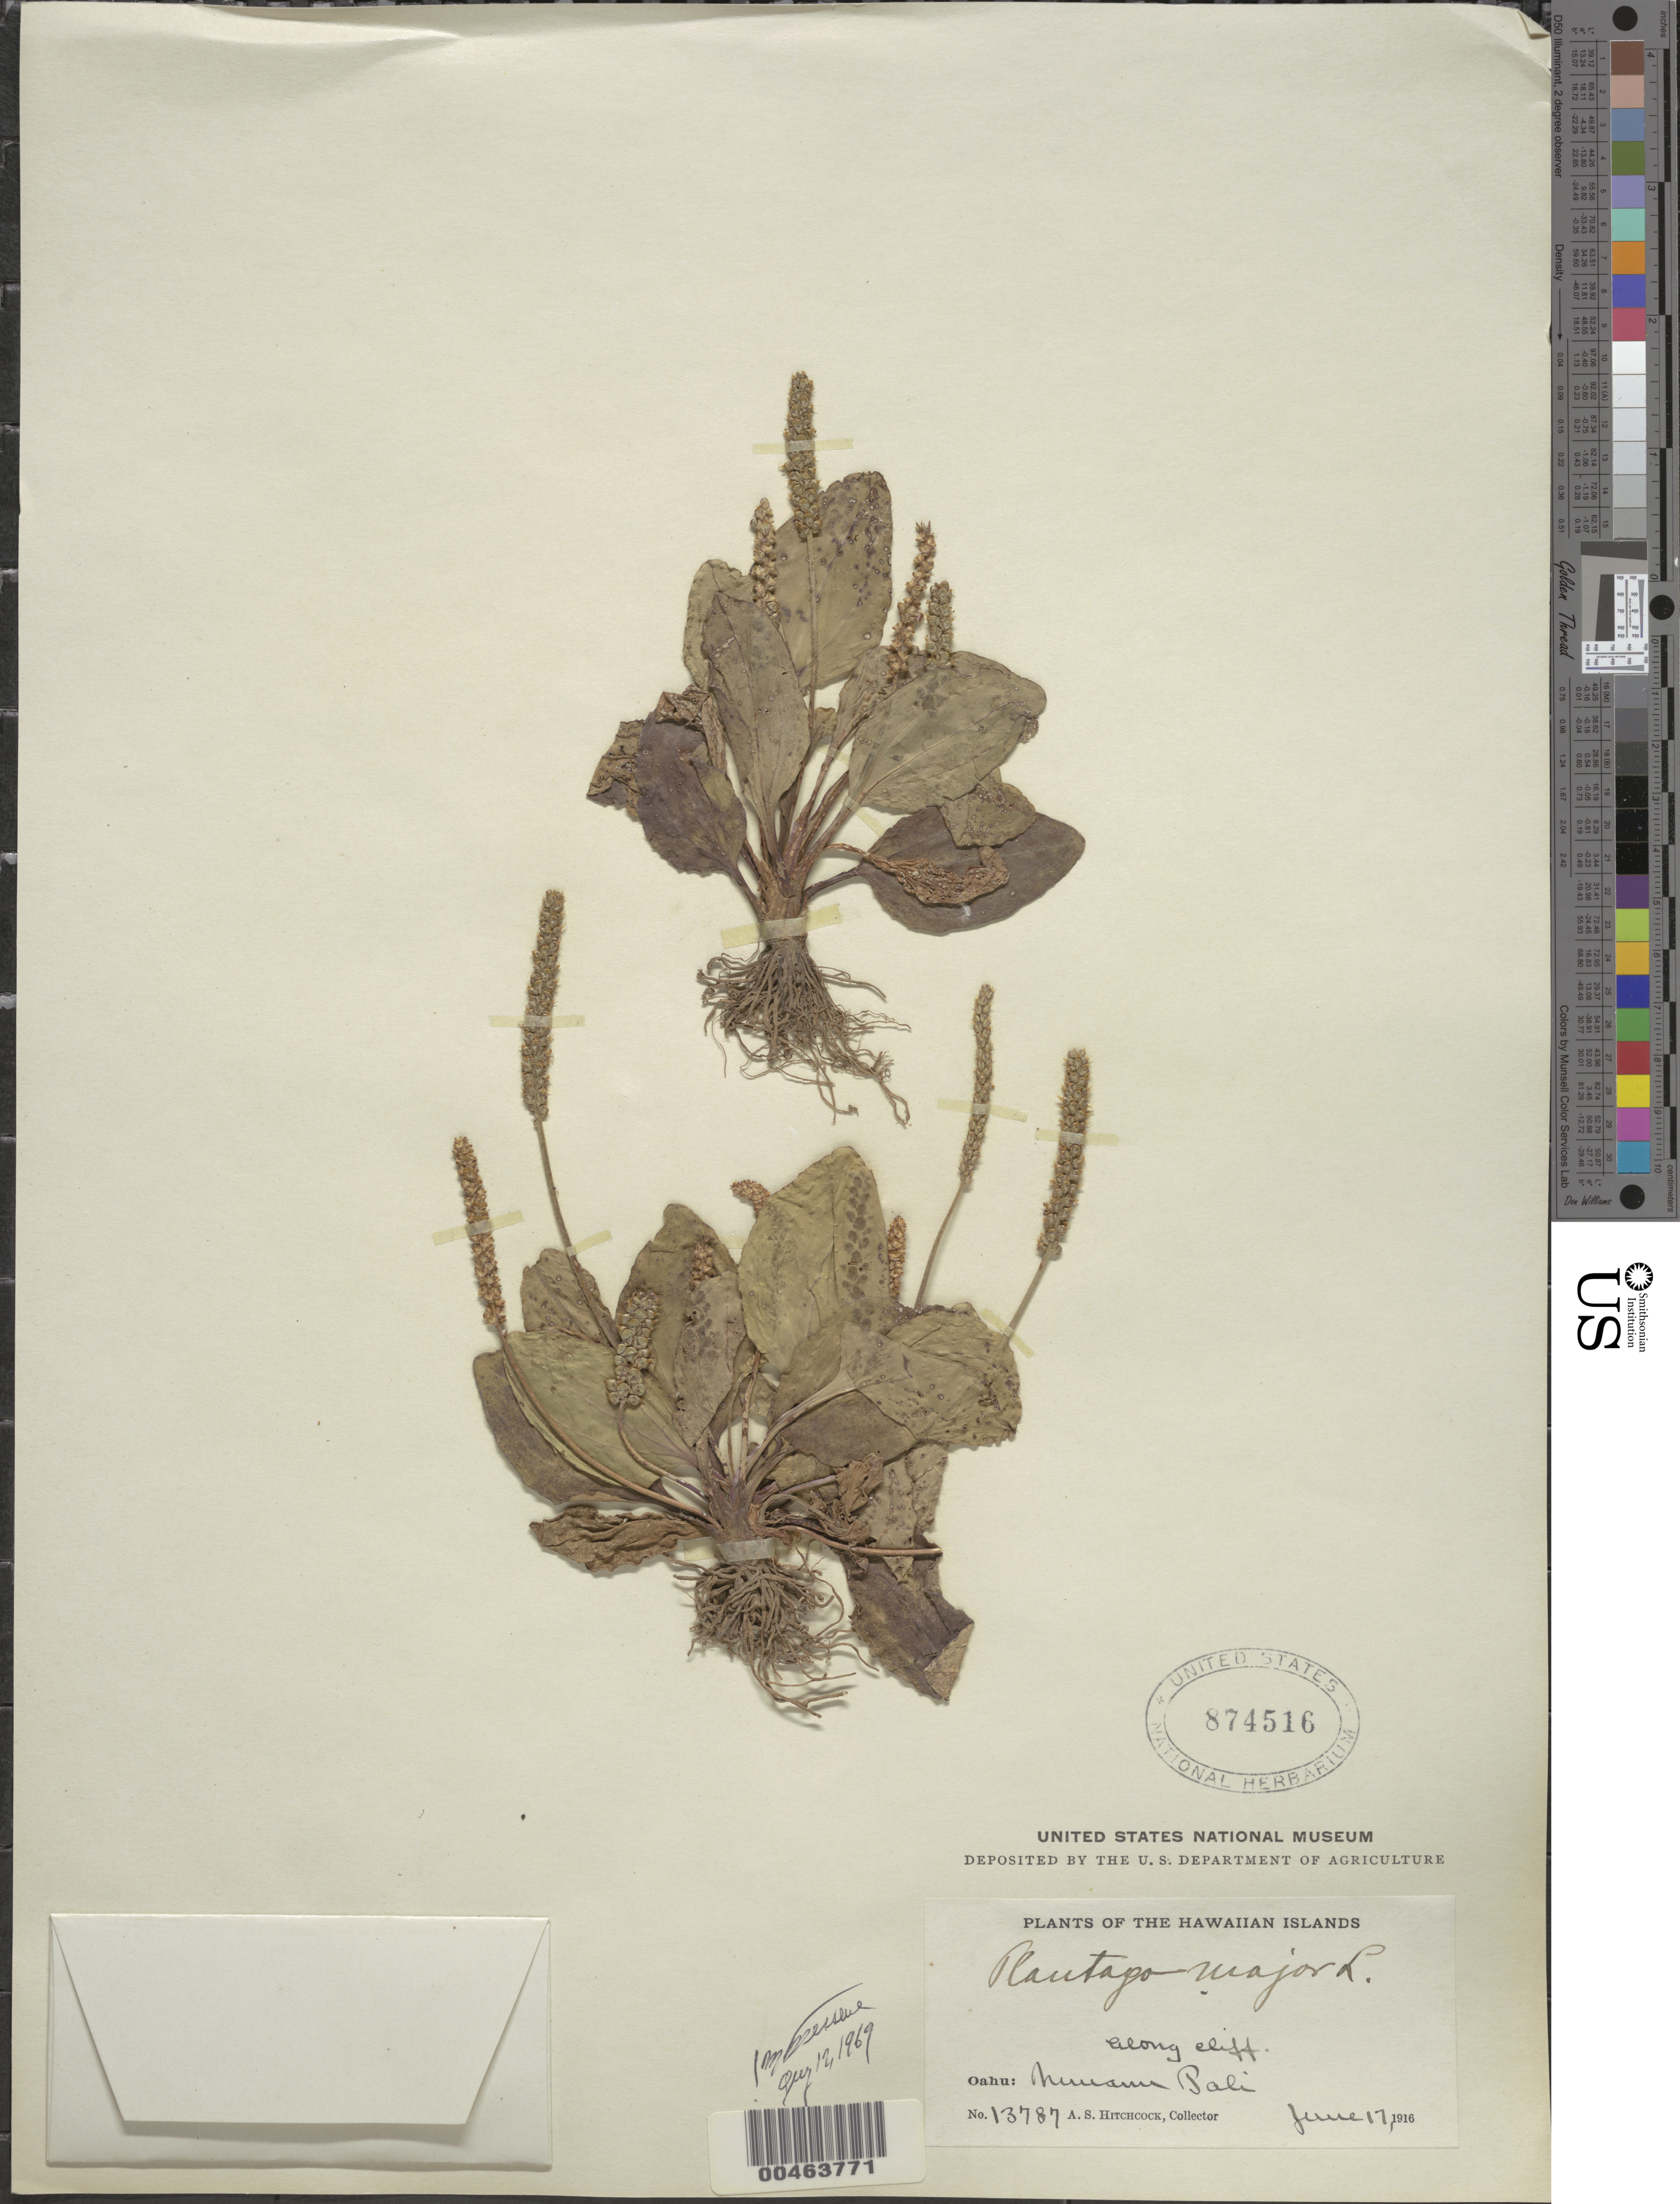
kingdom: Plantae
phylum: Tracheophyta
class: Magnoliopsida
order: Lamiales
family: Plantaginaceae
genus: Plantago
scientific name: Plantago major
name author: L.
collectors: A. S. Hitchcock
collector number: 13787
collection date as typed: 17 Jun 1916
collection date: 1916-06-17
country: United States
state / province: Hawaii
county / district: Honolulu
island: Oahu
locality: Nuuanu Pali, along cliff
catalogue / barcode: US 874516